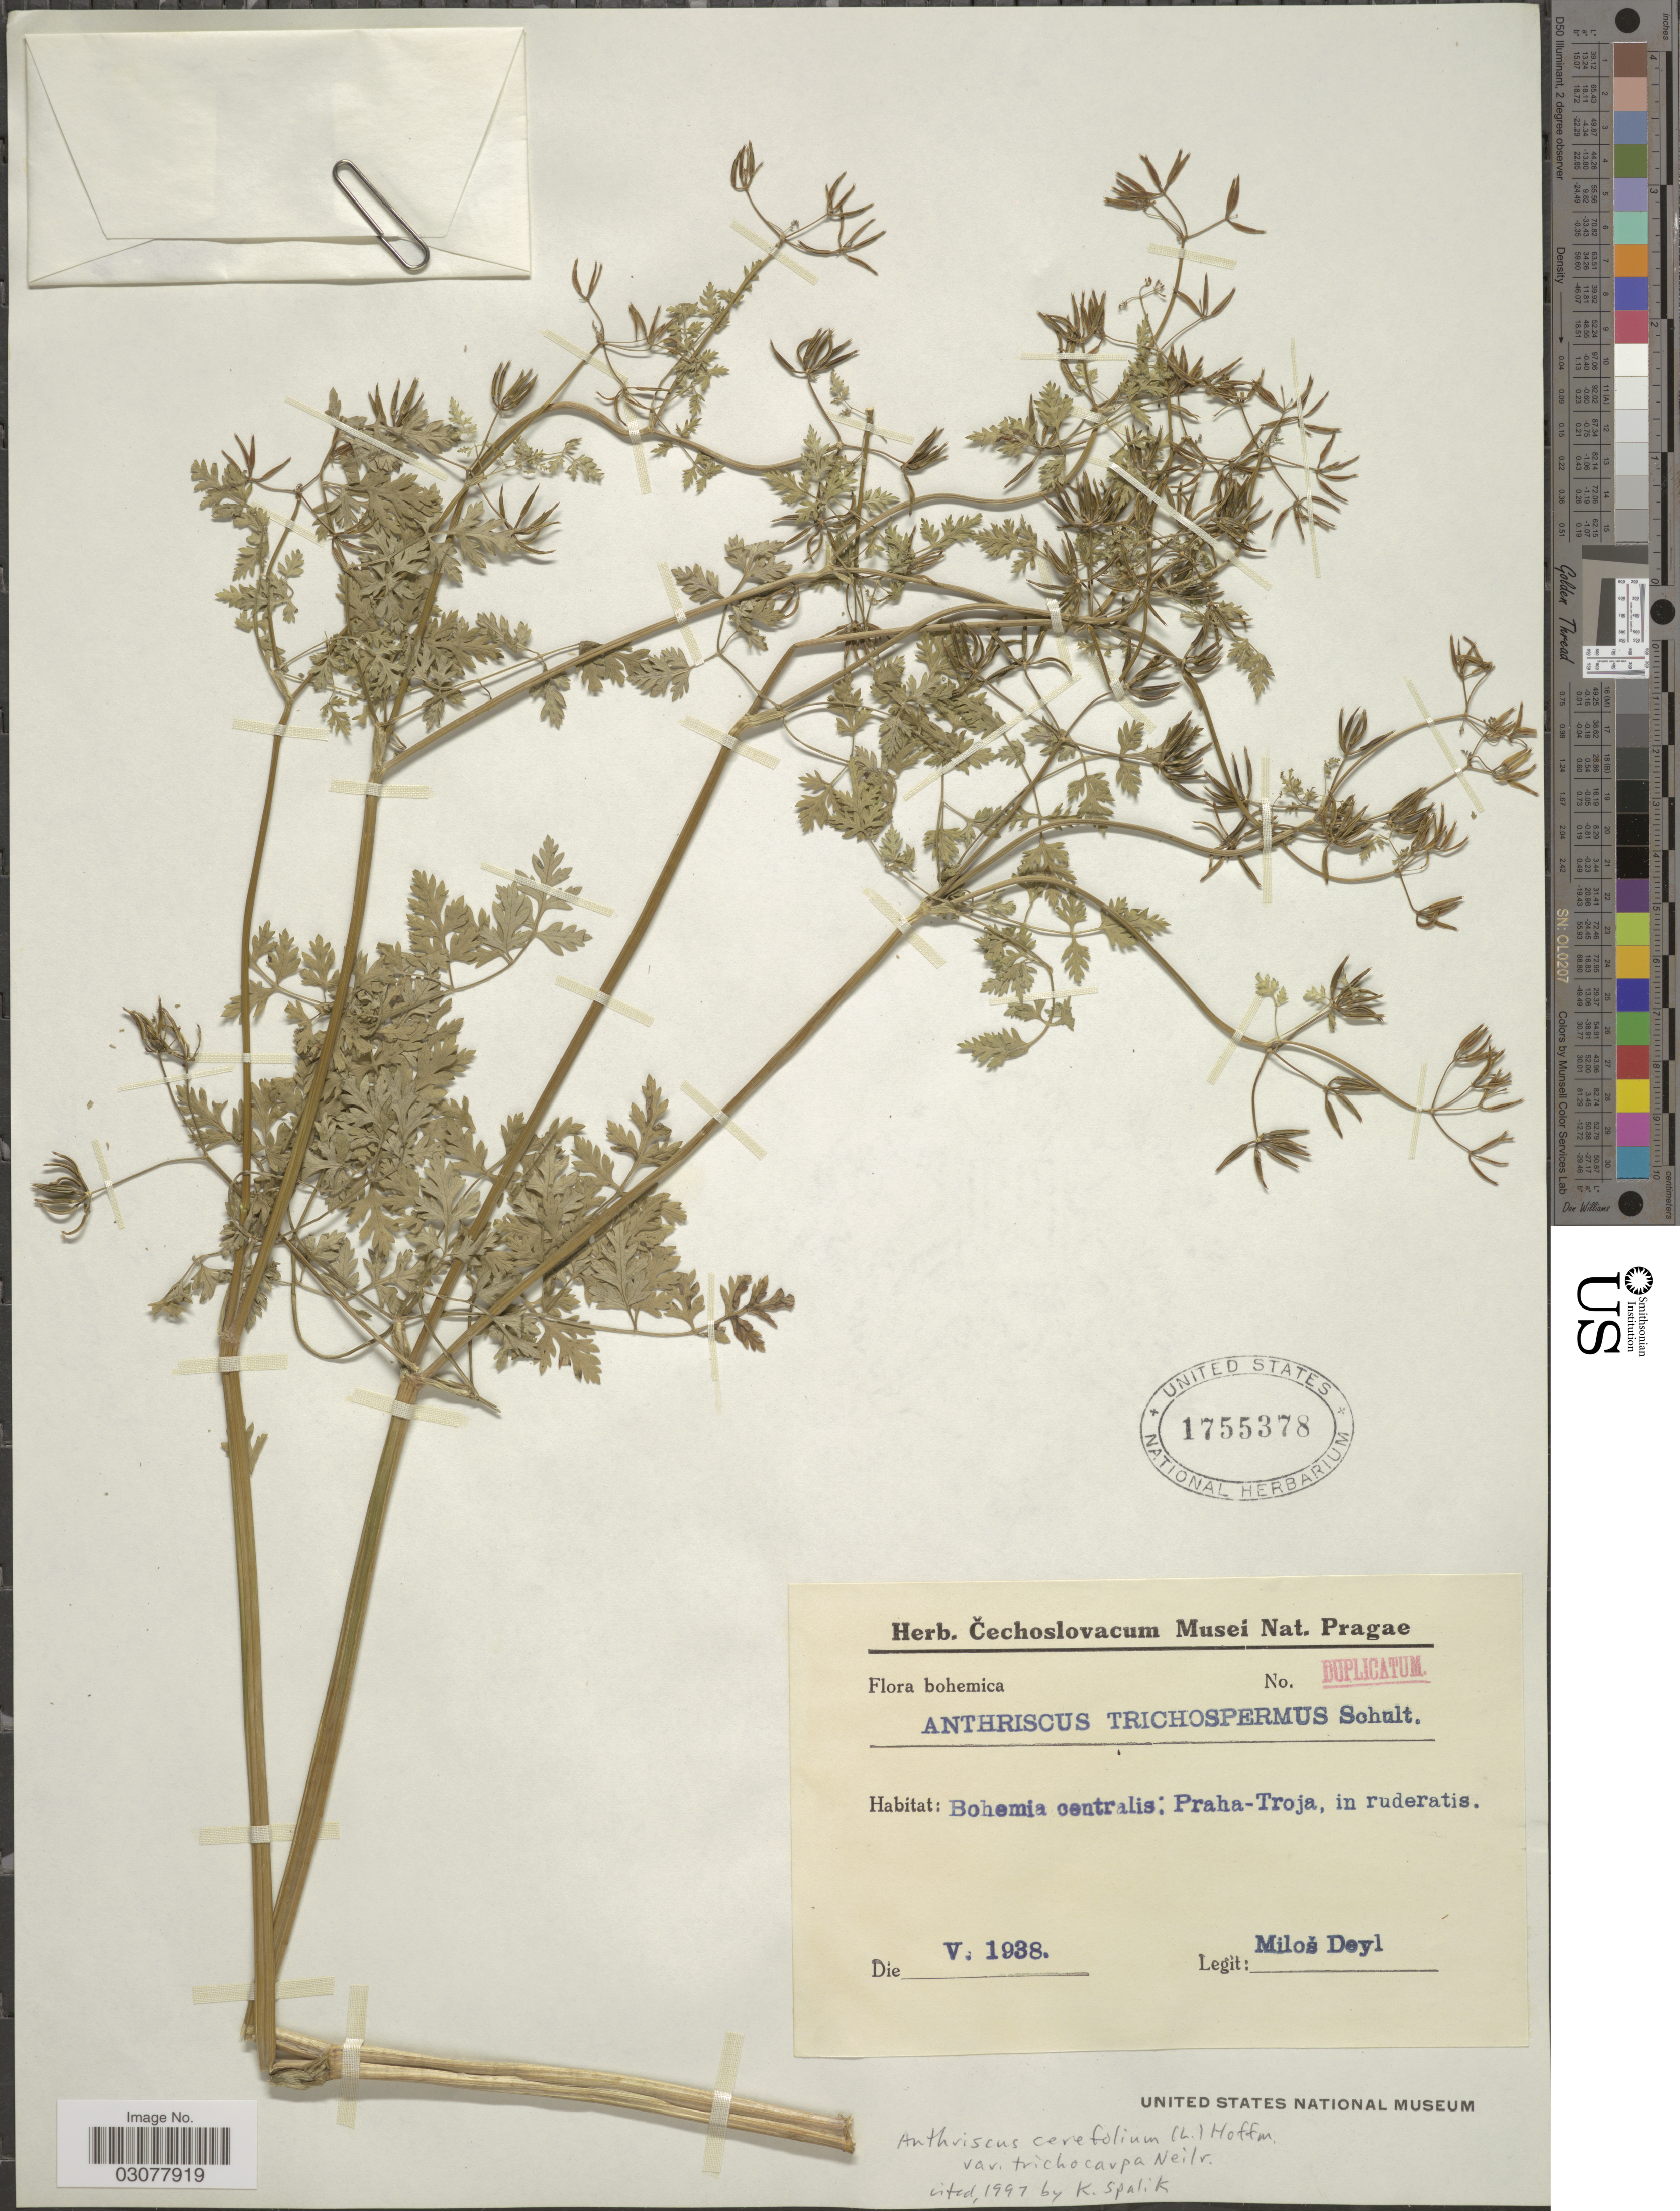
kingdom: Plantae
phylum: Tracheophyta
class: Magnoliopsida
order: Apiales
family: Apiaceae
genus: Anthriscus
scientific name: Anthriscus cerefolium var. trichocarpus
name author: Neilr.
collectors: M. Deyl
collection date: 1938-05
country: Czechia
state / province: Central Bohemian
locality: Bohemia centralis: Praha-Troja, in ruderatis.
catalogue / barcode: US 1755378